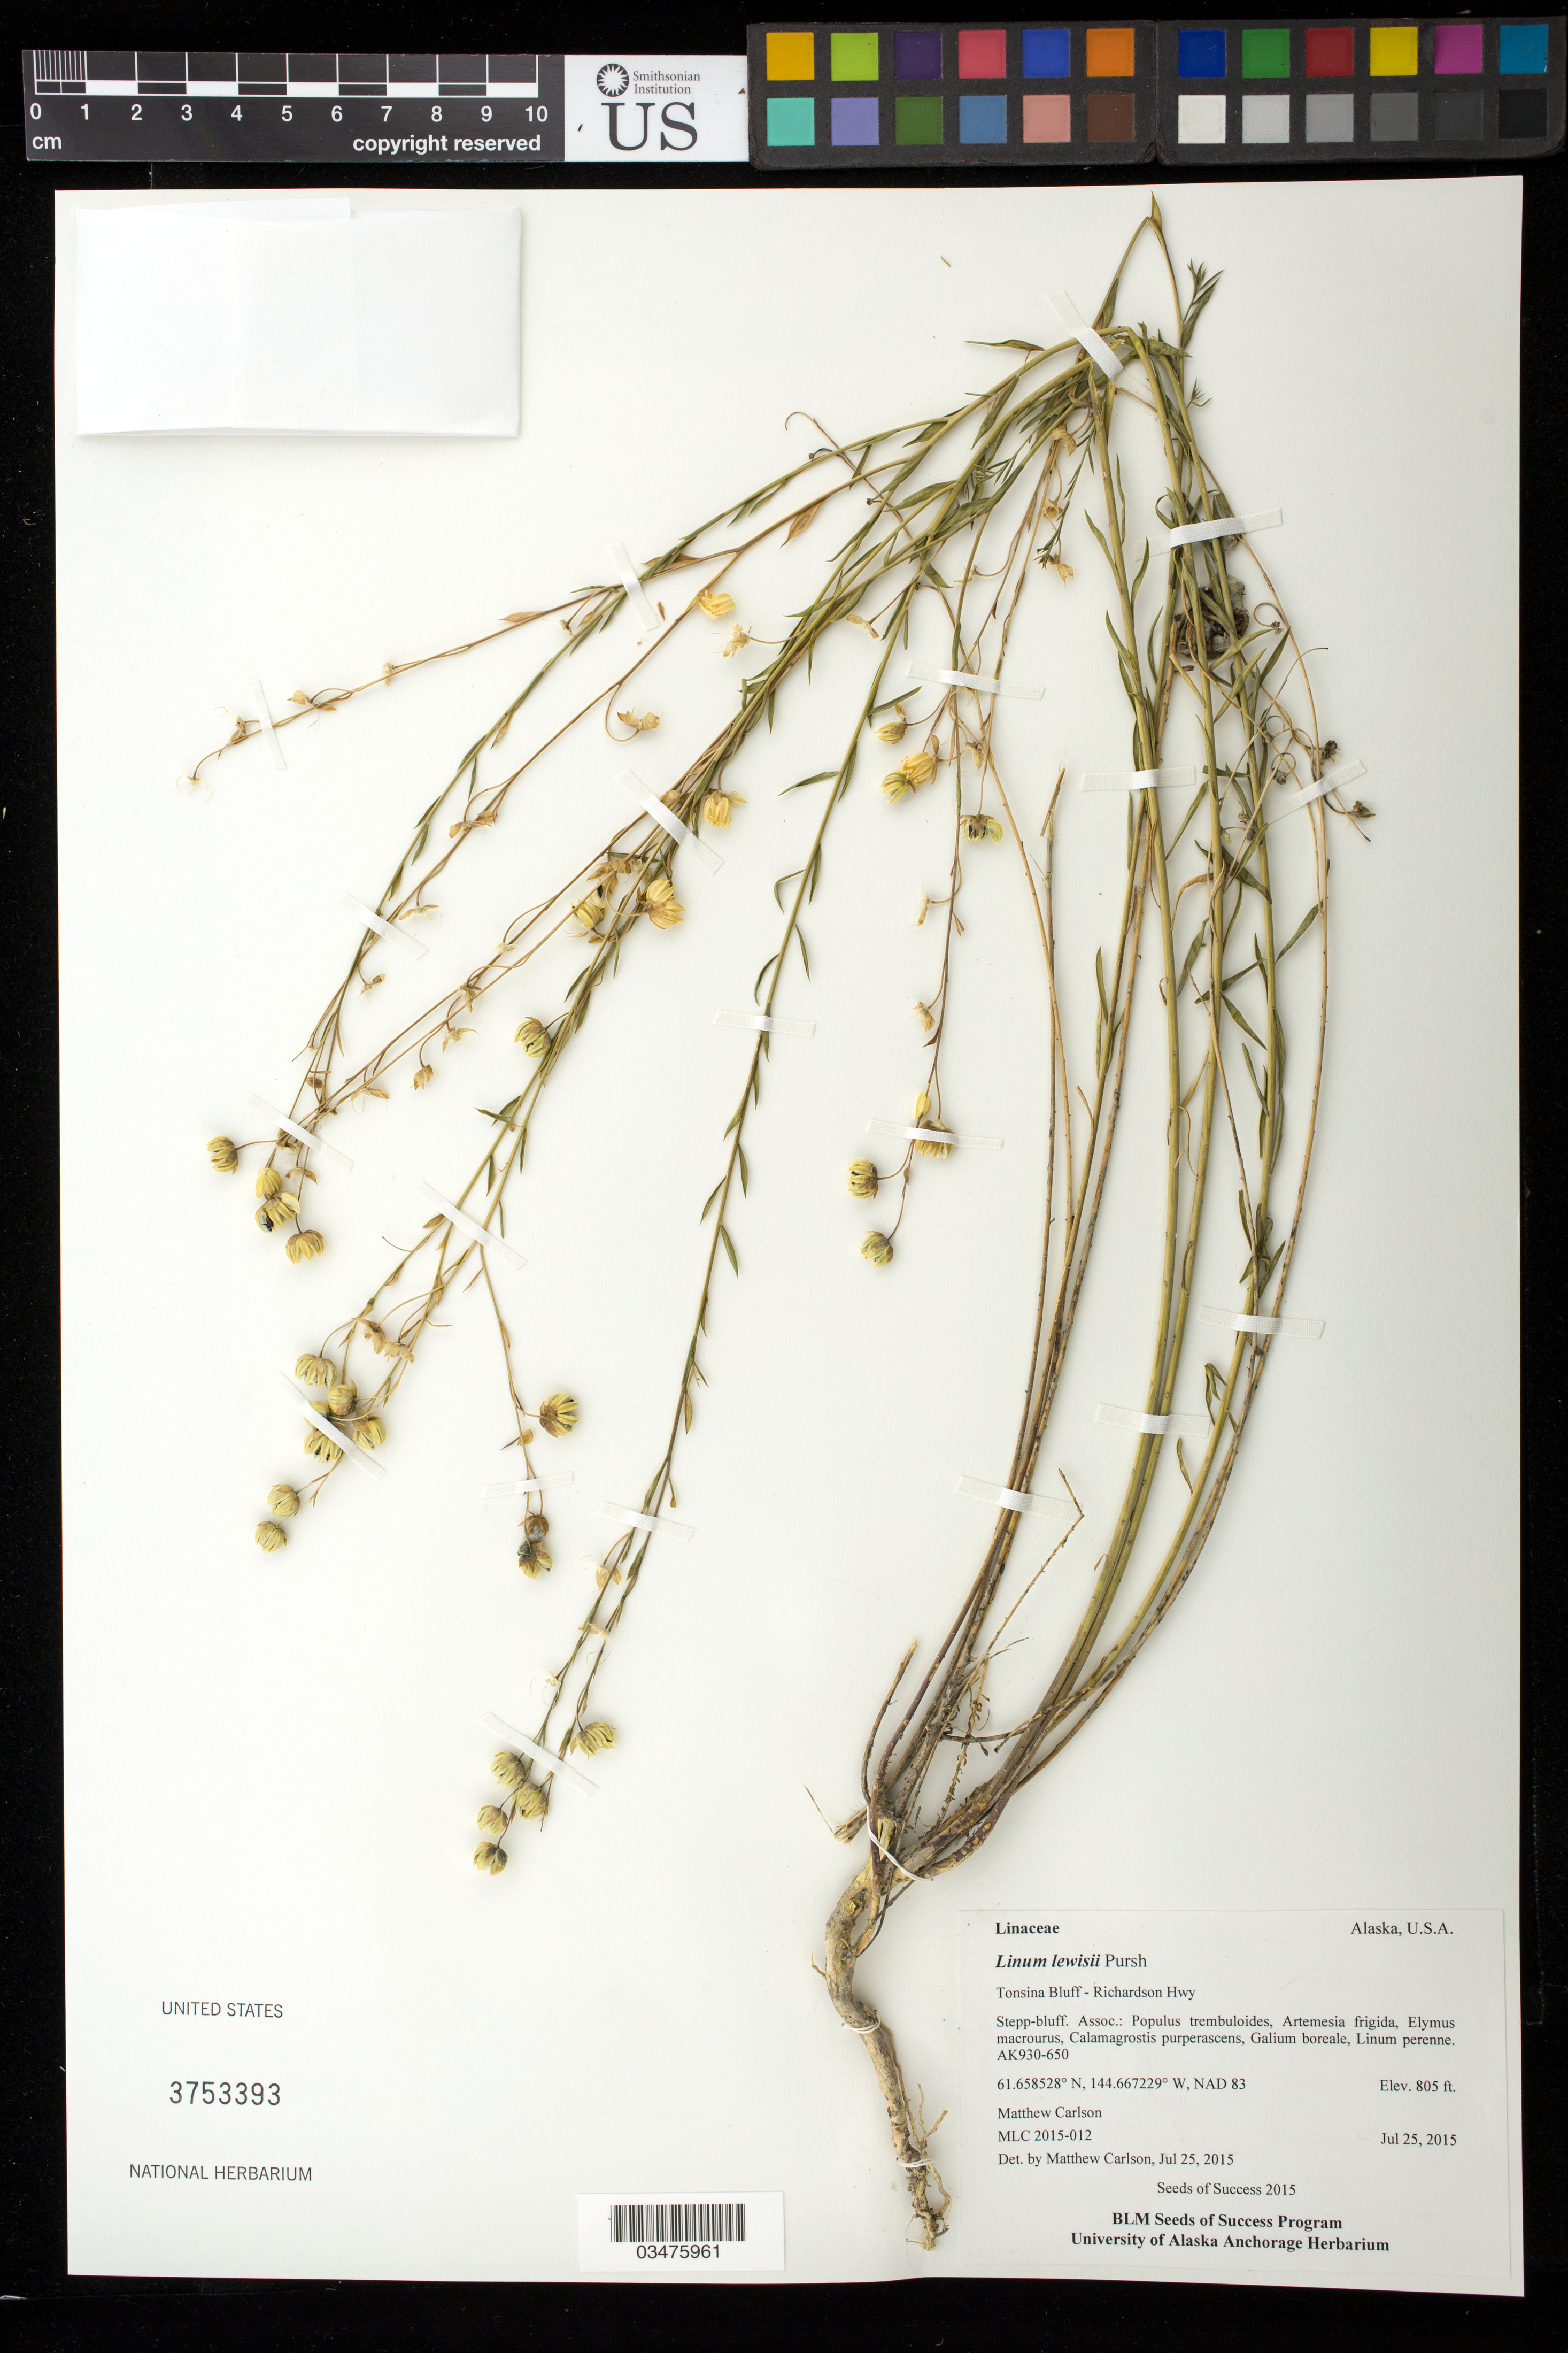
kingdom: Plantae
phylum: Tracheophyta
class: Magnoliopsida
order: Malpighiales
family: Linaceae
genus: Linum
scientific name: Linum lewisii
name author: Pursh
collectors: M. Carlson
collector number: AK930-650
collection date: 2015-07-25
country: United States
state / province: Alaska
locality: Tonsina Bluff- Richardson Hwy.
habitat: Steppe - Bluff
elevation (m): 245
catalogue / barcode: US 3753393